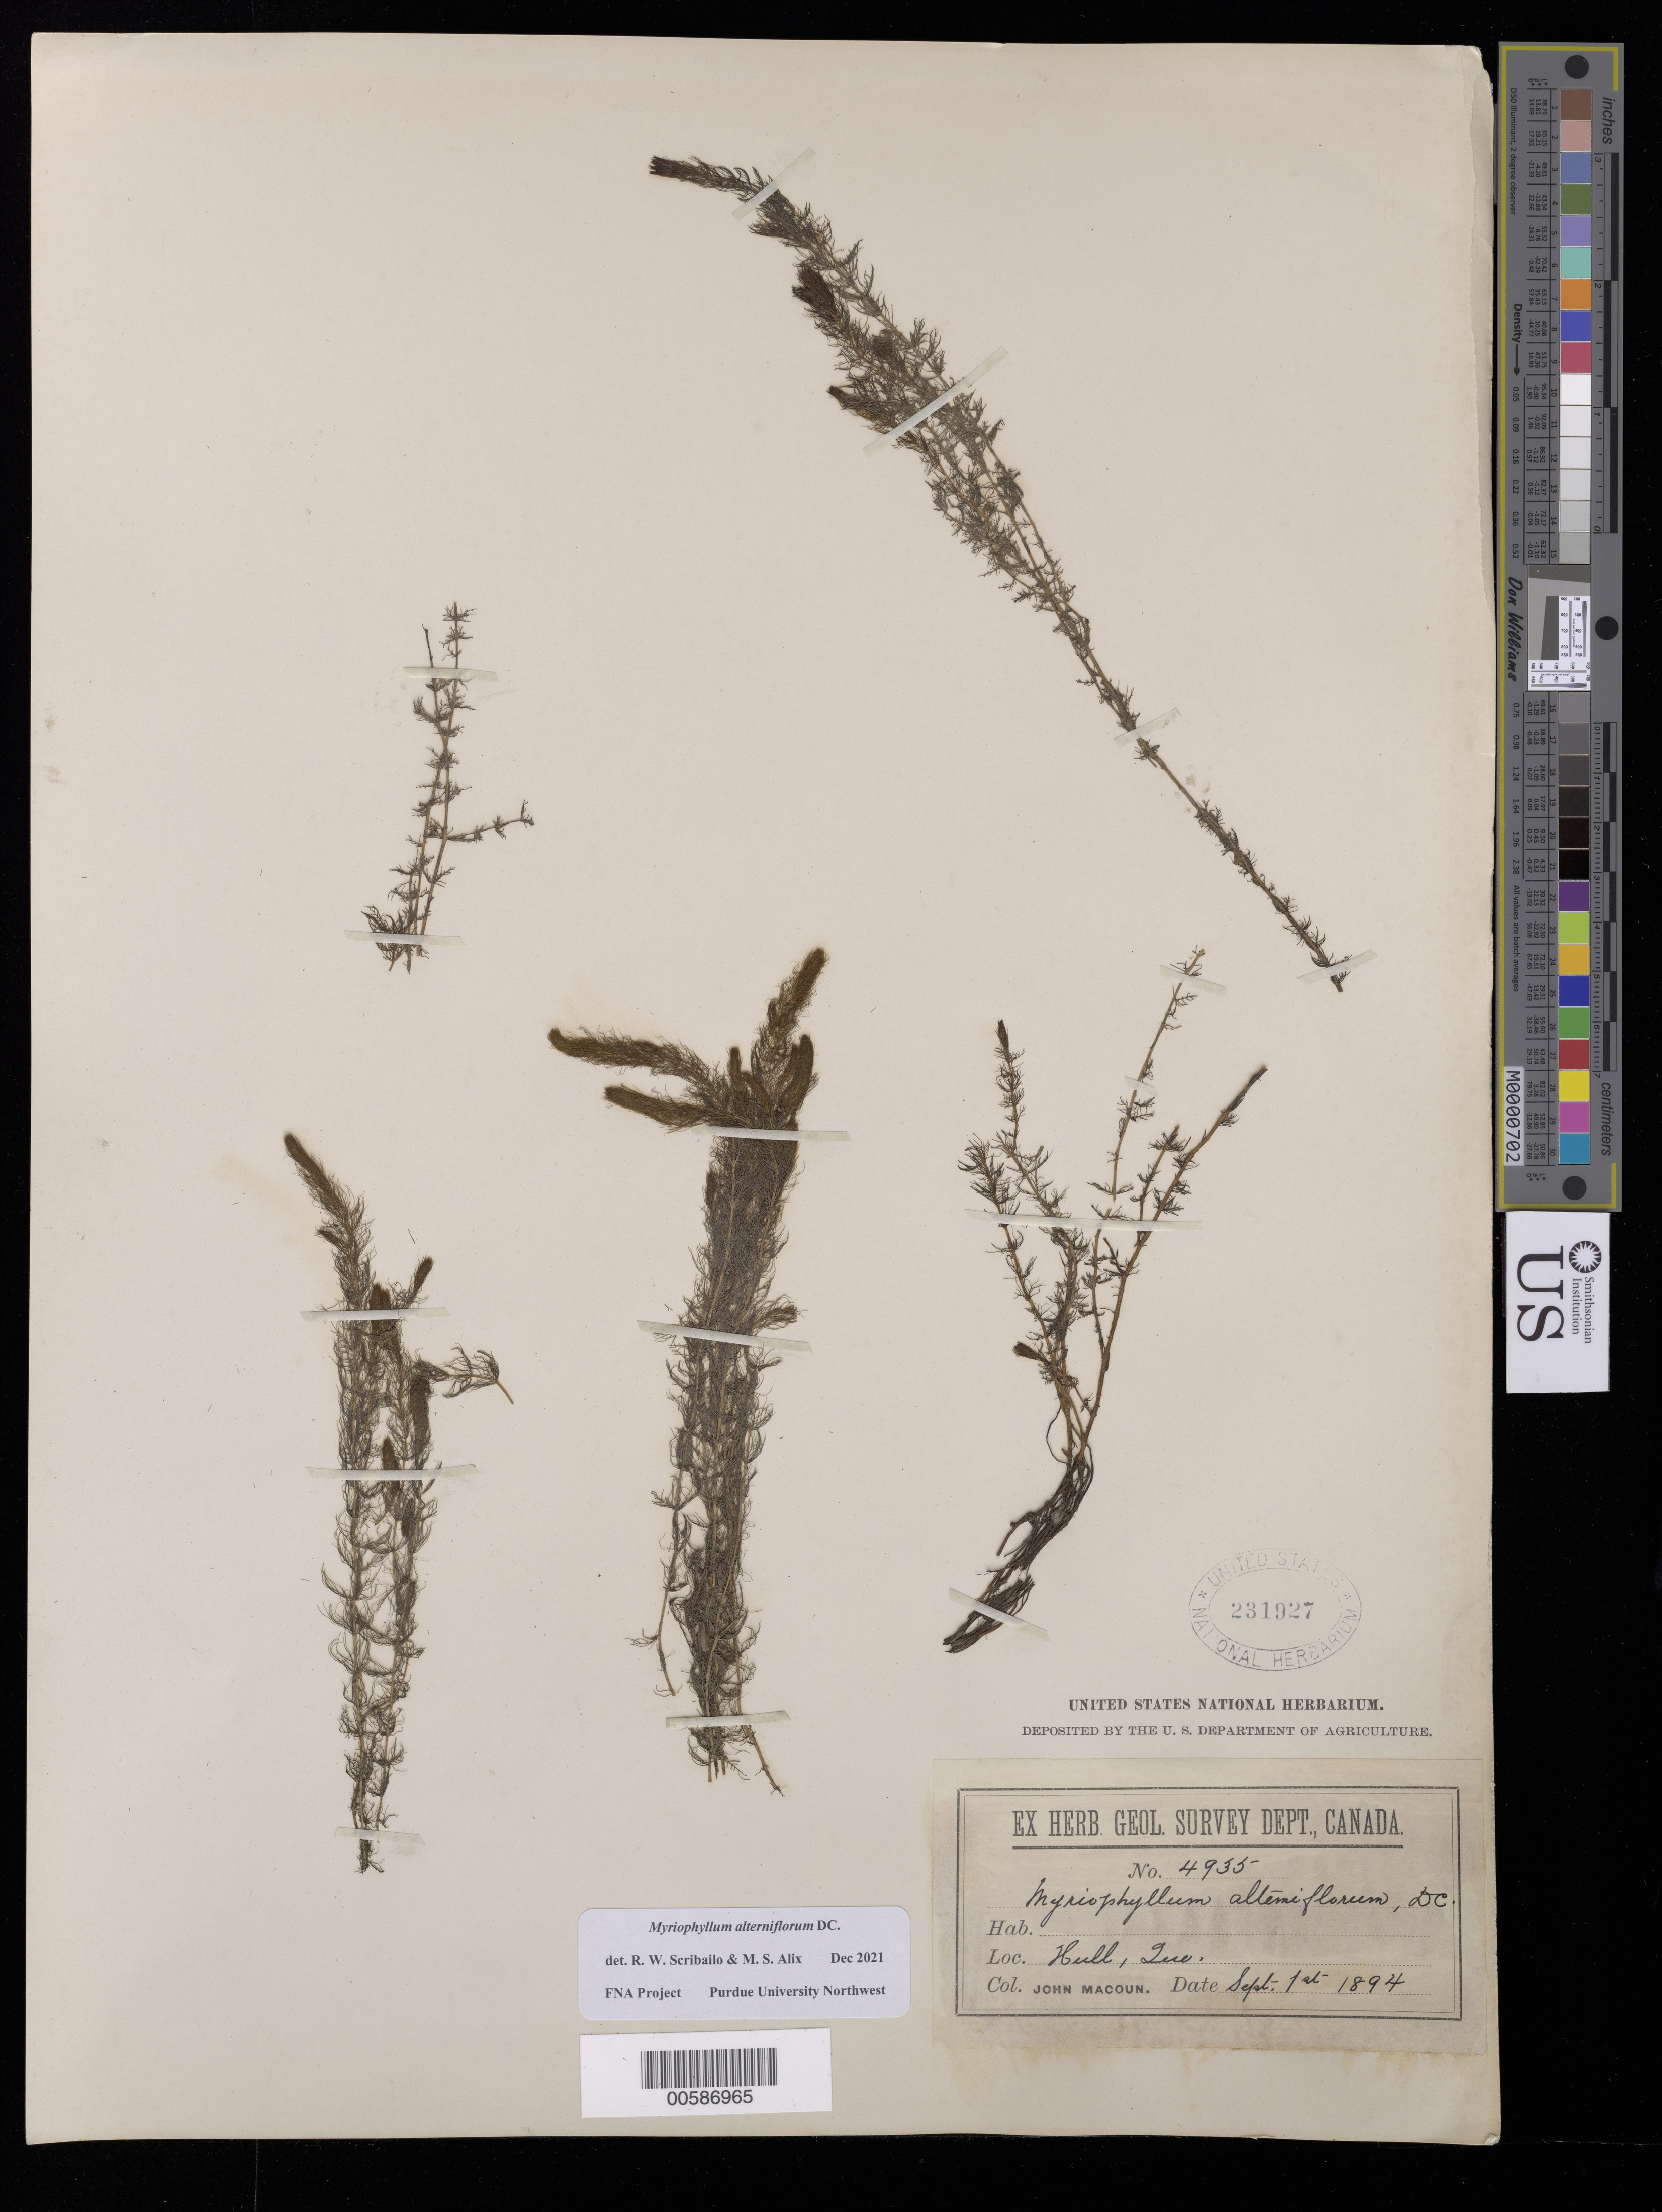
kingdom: Plantae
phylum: Tracheophyta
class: Magnoliopsida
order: Saxifragales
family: Haloragaceae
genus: Myriophyllum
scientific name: Myriophyllum alterniflorum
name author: DC.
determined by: Scribailo, R. W.; Alix, M. S.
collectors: J. Macoun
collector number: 4935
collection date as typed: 01 Sep 1894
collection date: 1894-09-01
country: Canada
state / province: Quebec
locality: Hull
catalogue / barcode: US 231927